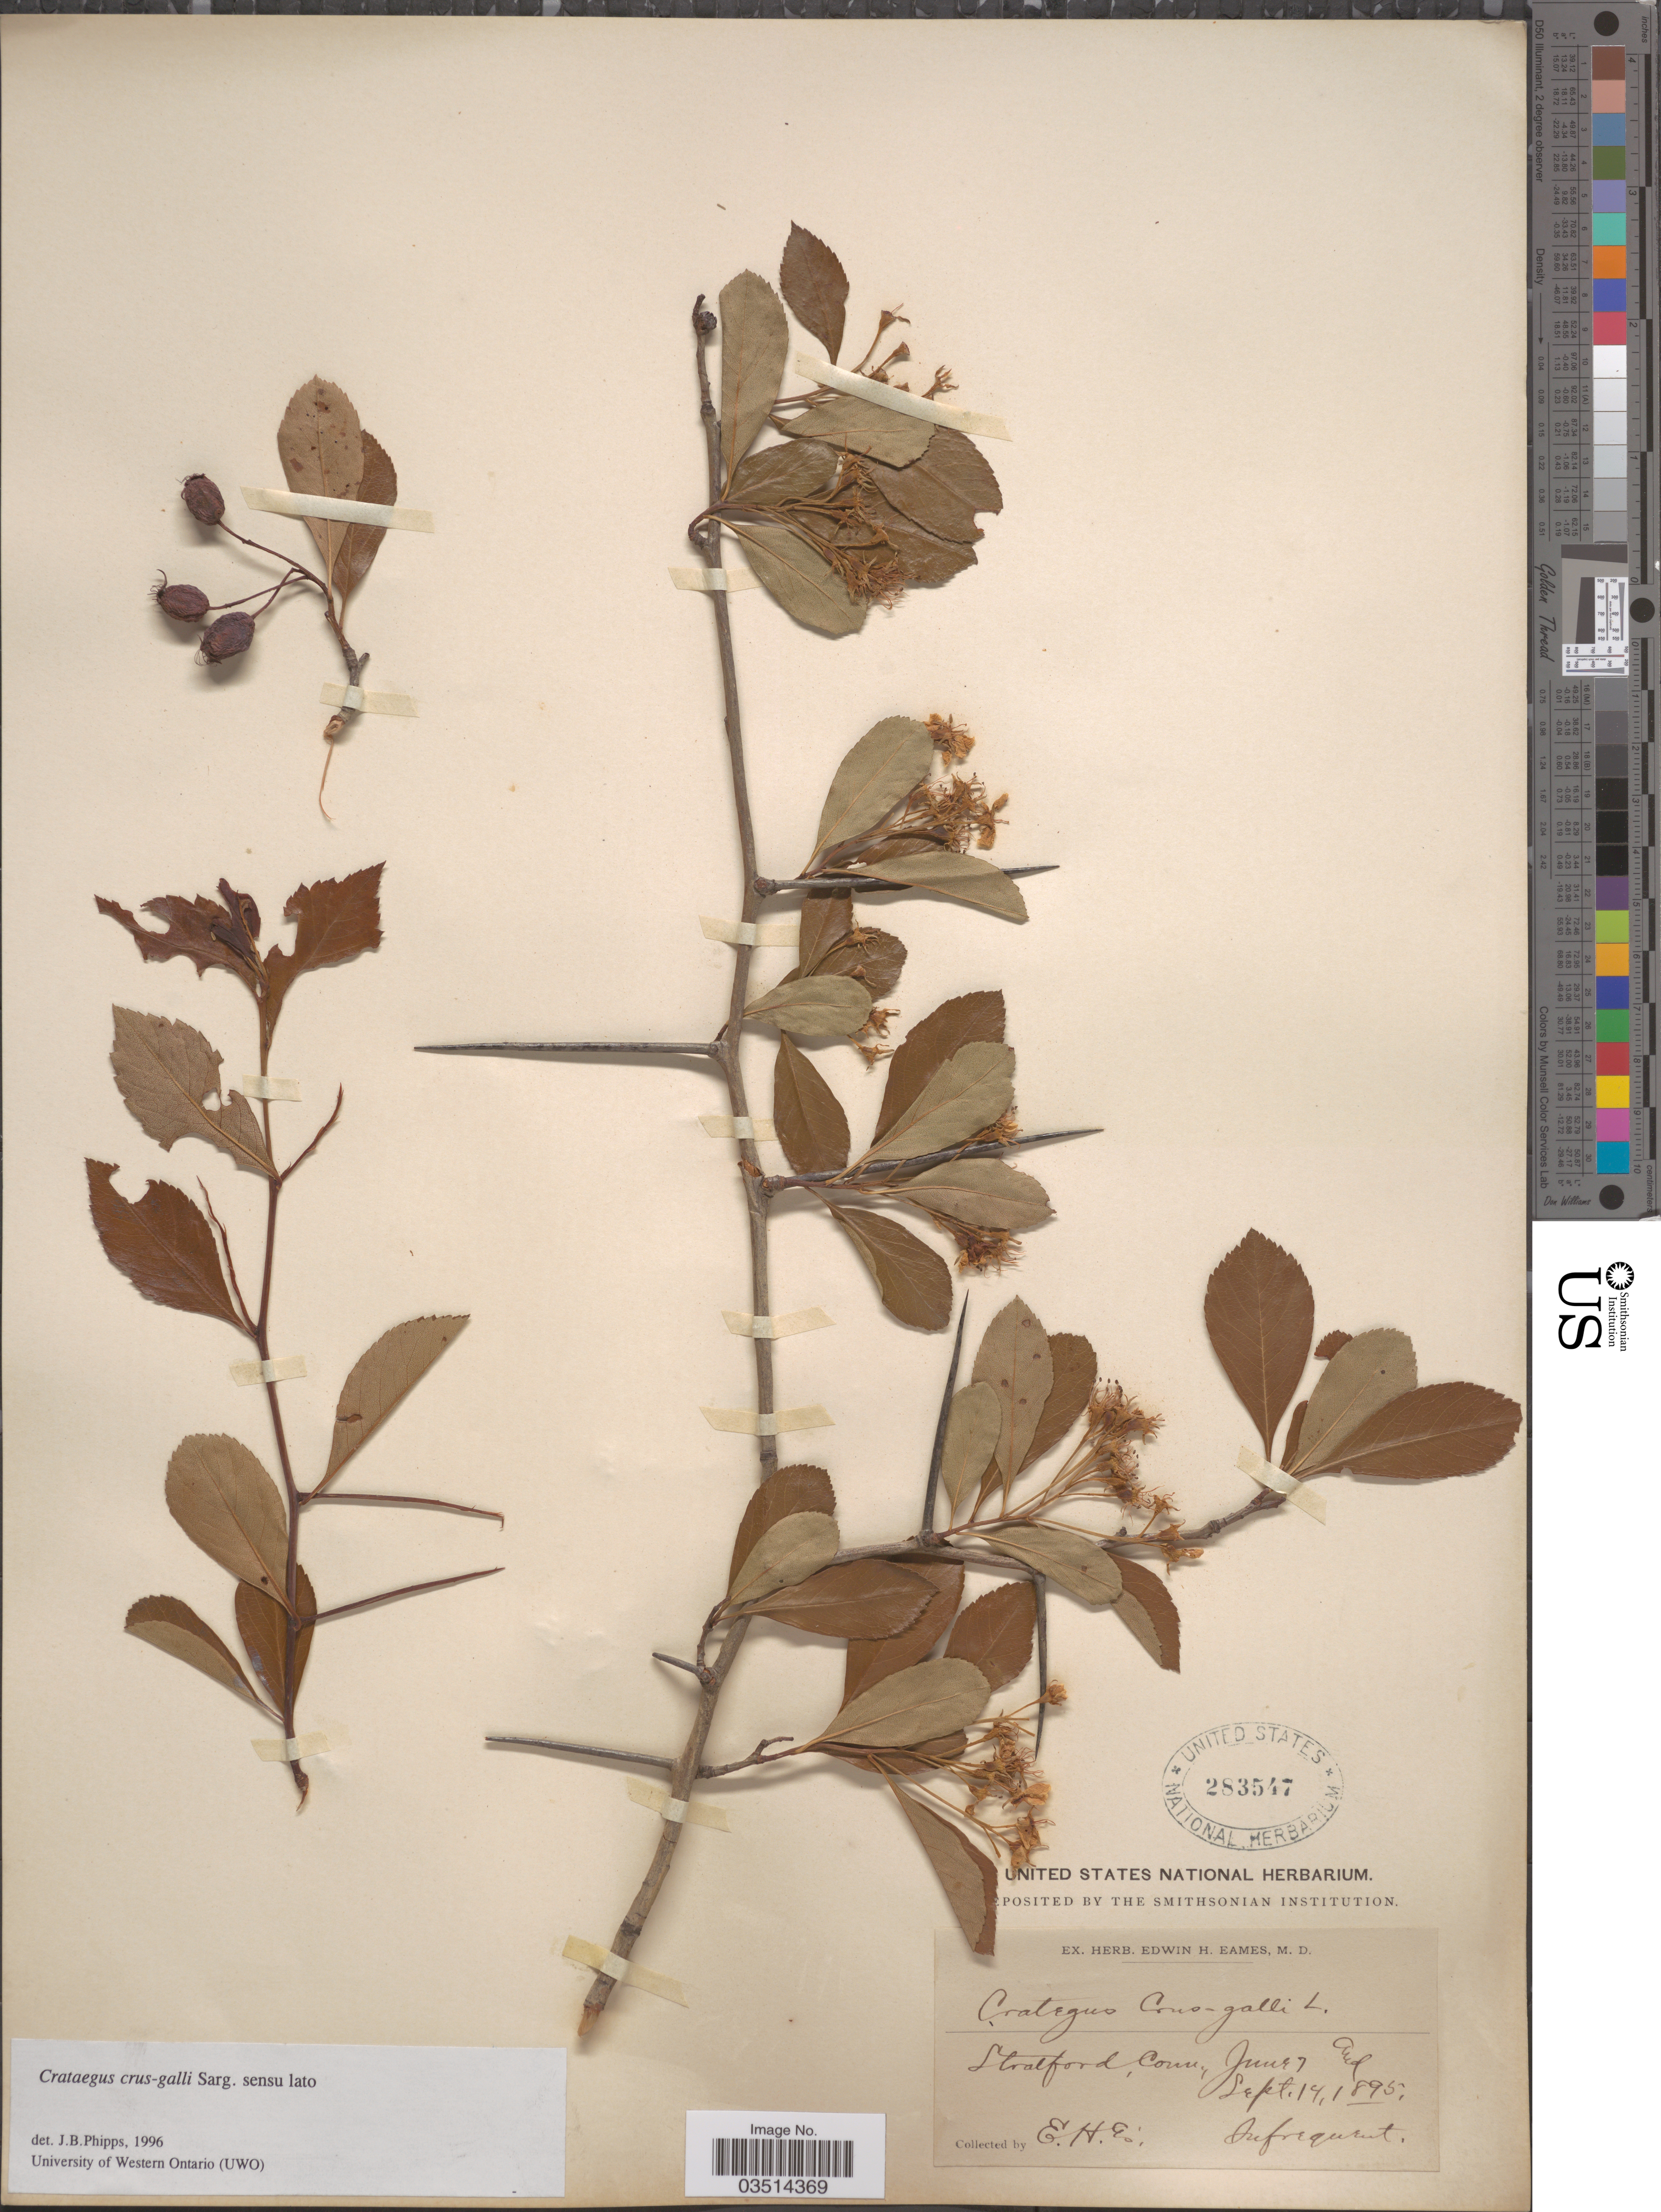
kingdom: Plantae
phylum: Tracheophyta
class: Magnoliopsida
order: Rosales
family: Rosaceae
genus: Crataegus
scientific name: Crataegus crus-galli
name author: L.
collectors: E. H. Eames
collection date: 1895-06-07/1895-09-14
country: United States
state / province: Connecticut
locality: Stratford.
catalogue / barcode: US 283547